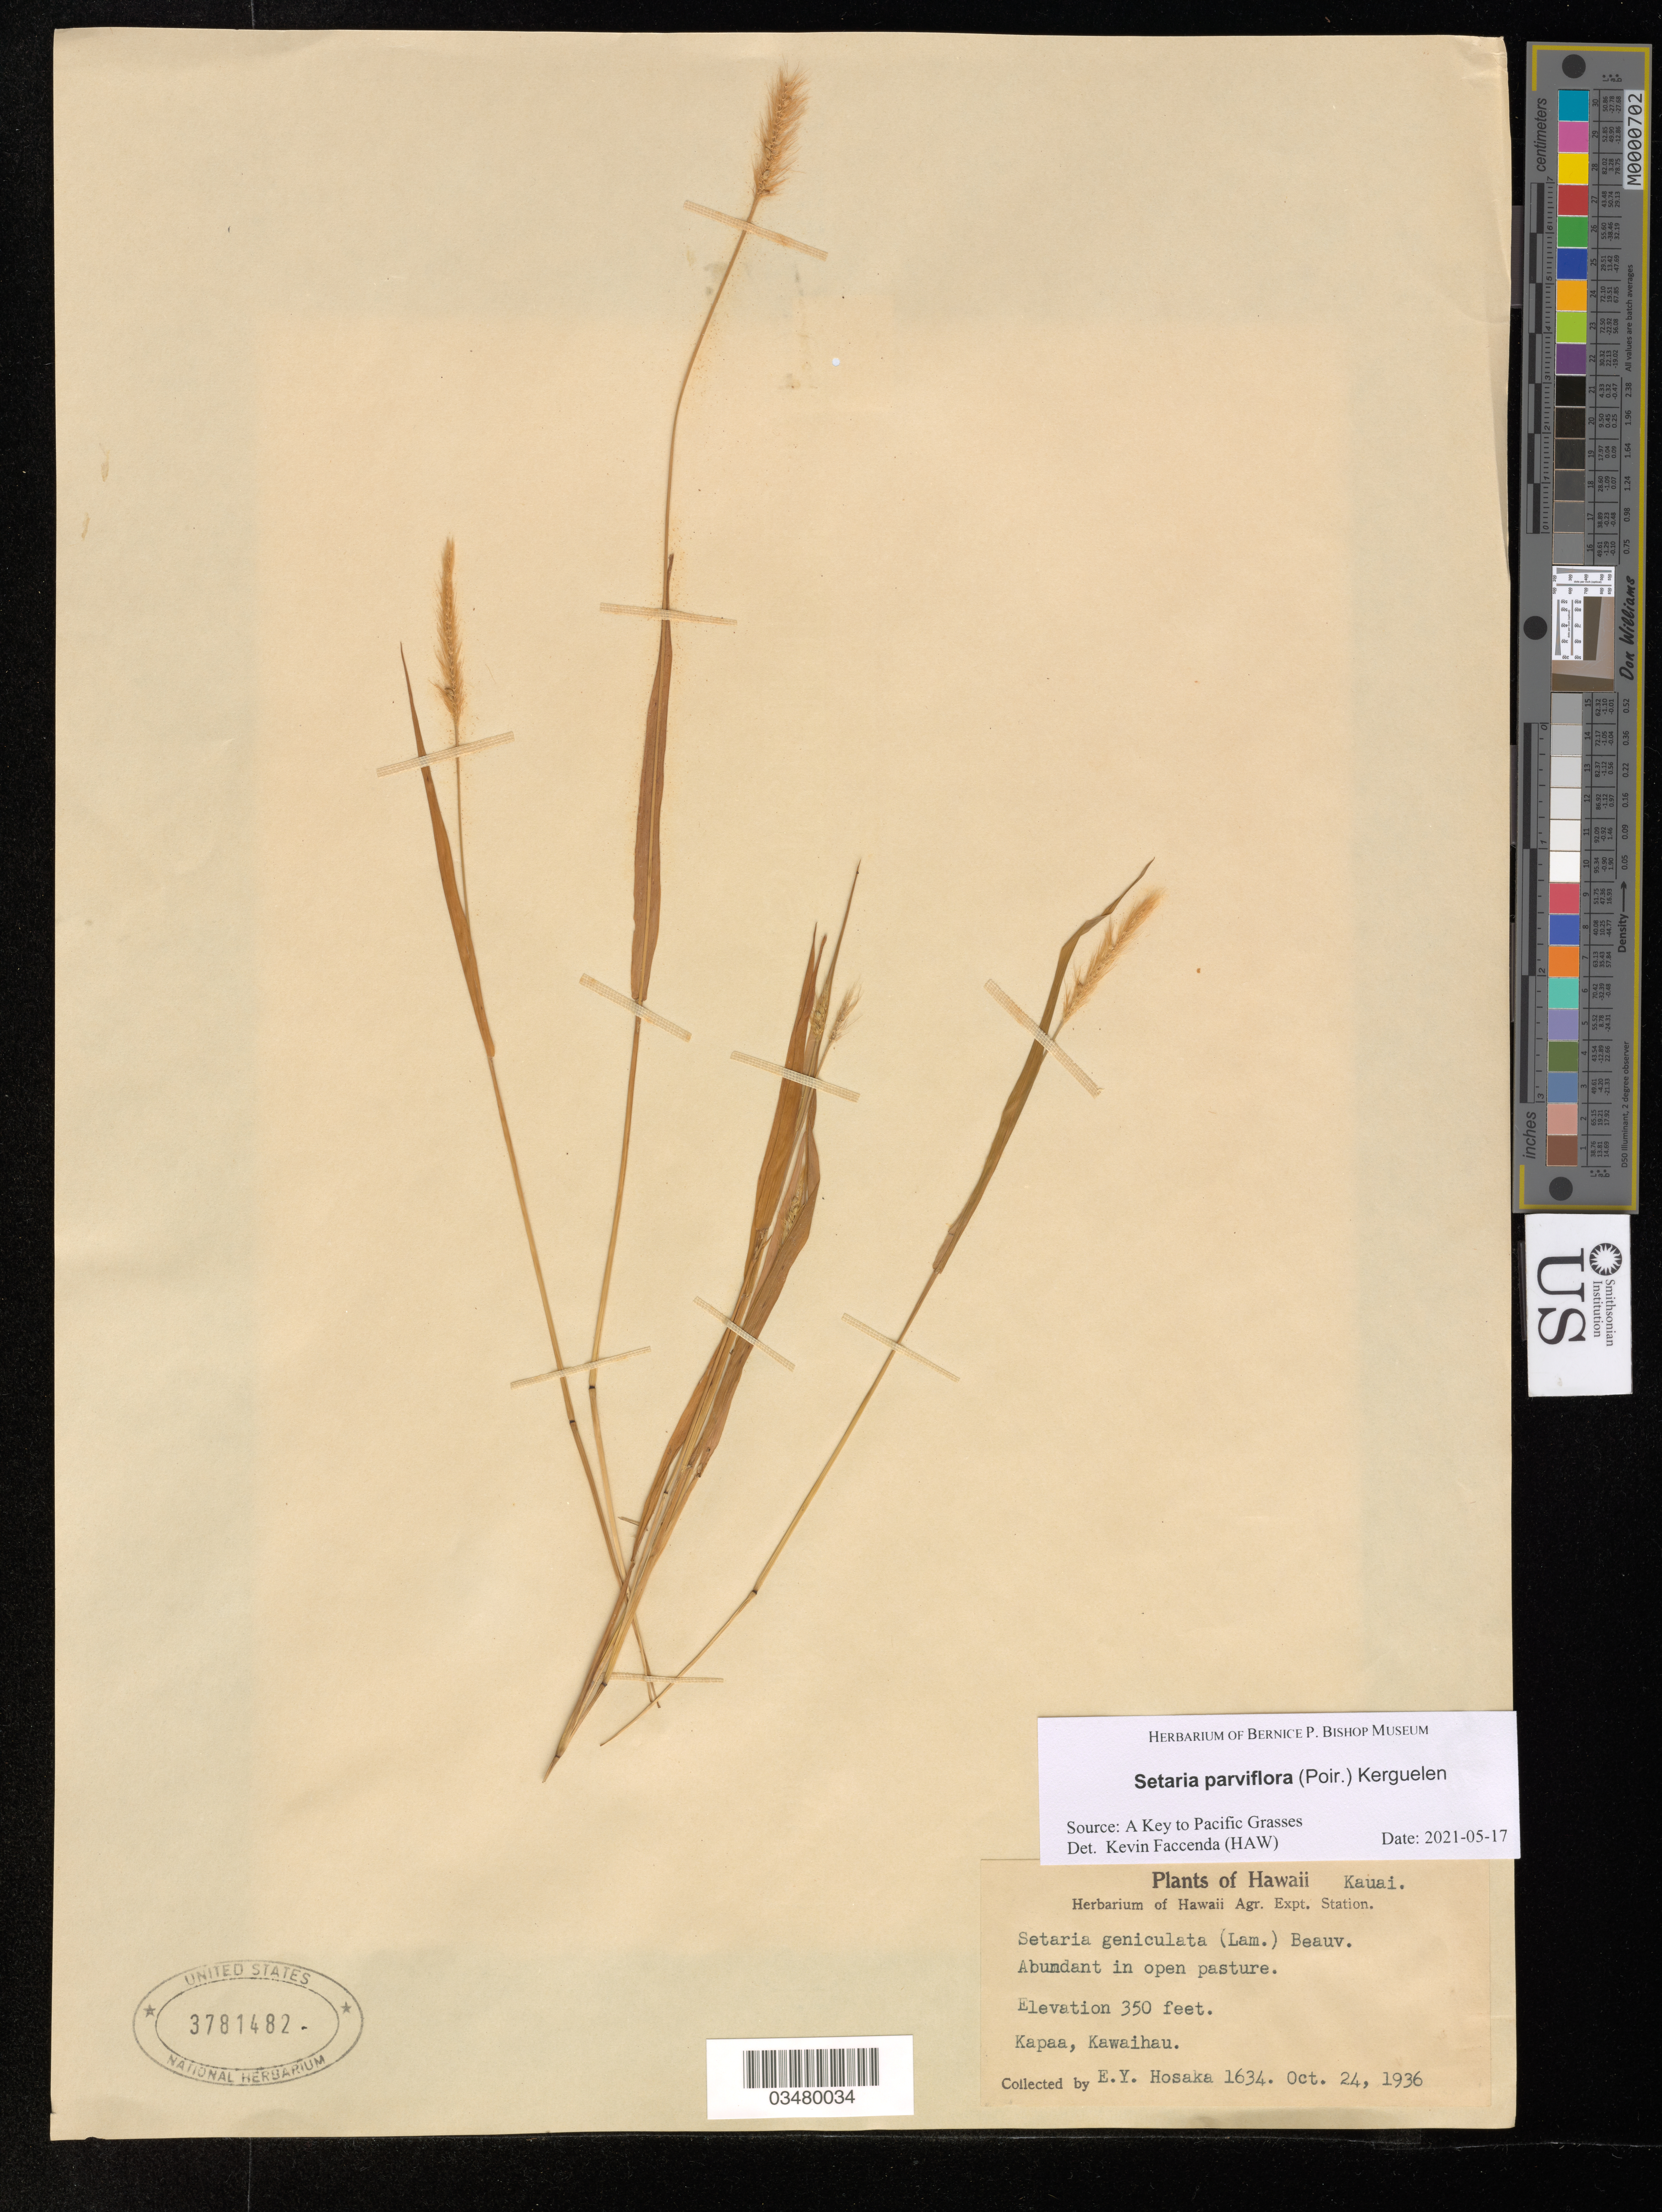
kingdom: Plantae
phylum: Tracheophyta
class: Liliopsida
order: Poales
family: Poaceae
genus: Setaria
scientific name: Setaria parviflora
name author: (Poir.) Kerguélen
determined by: Faccenda, K.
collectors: E. Y. Hosaka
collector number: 1634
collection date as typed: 24 Oct 1936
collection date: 1936-10-24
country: United States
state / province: Hawaii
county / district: Kauai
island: Kaua'i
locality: Kapaa, Kawaihau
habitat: Open pasture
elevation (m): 107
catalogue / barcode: US 3781482